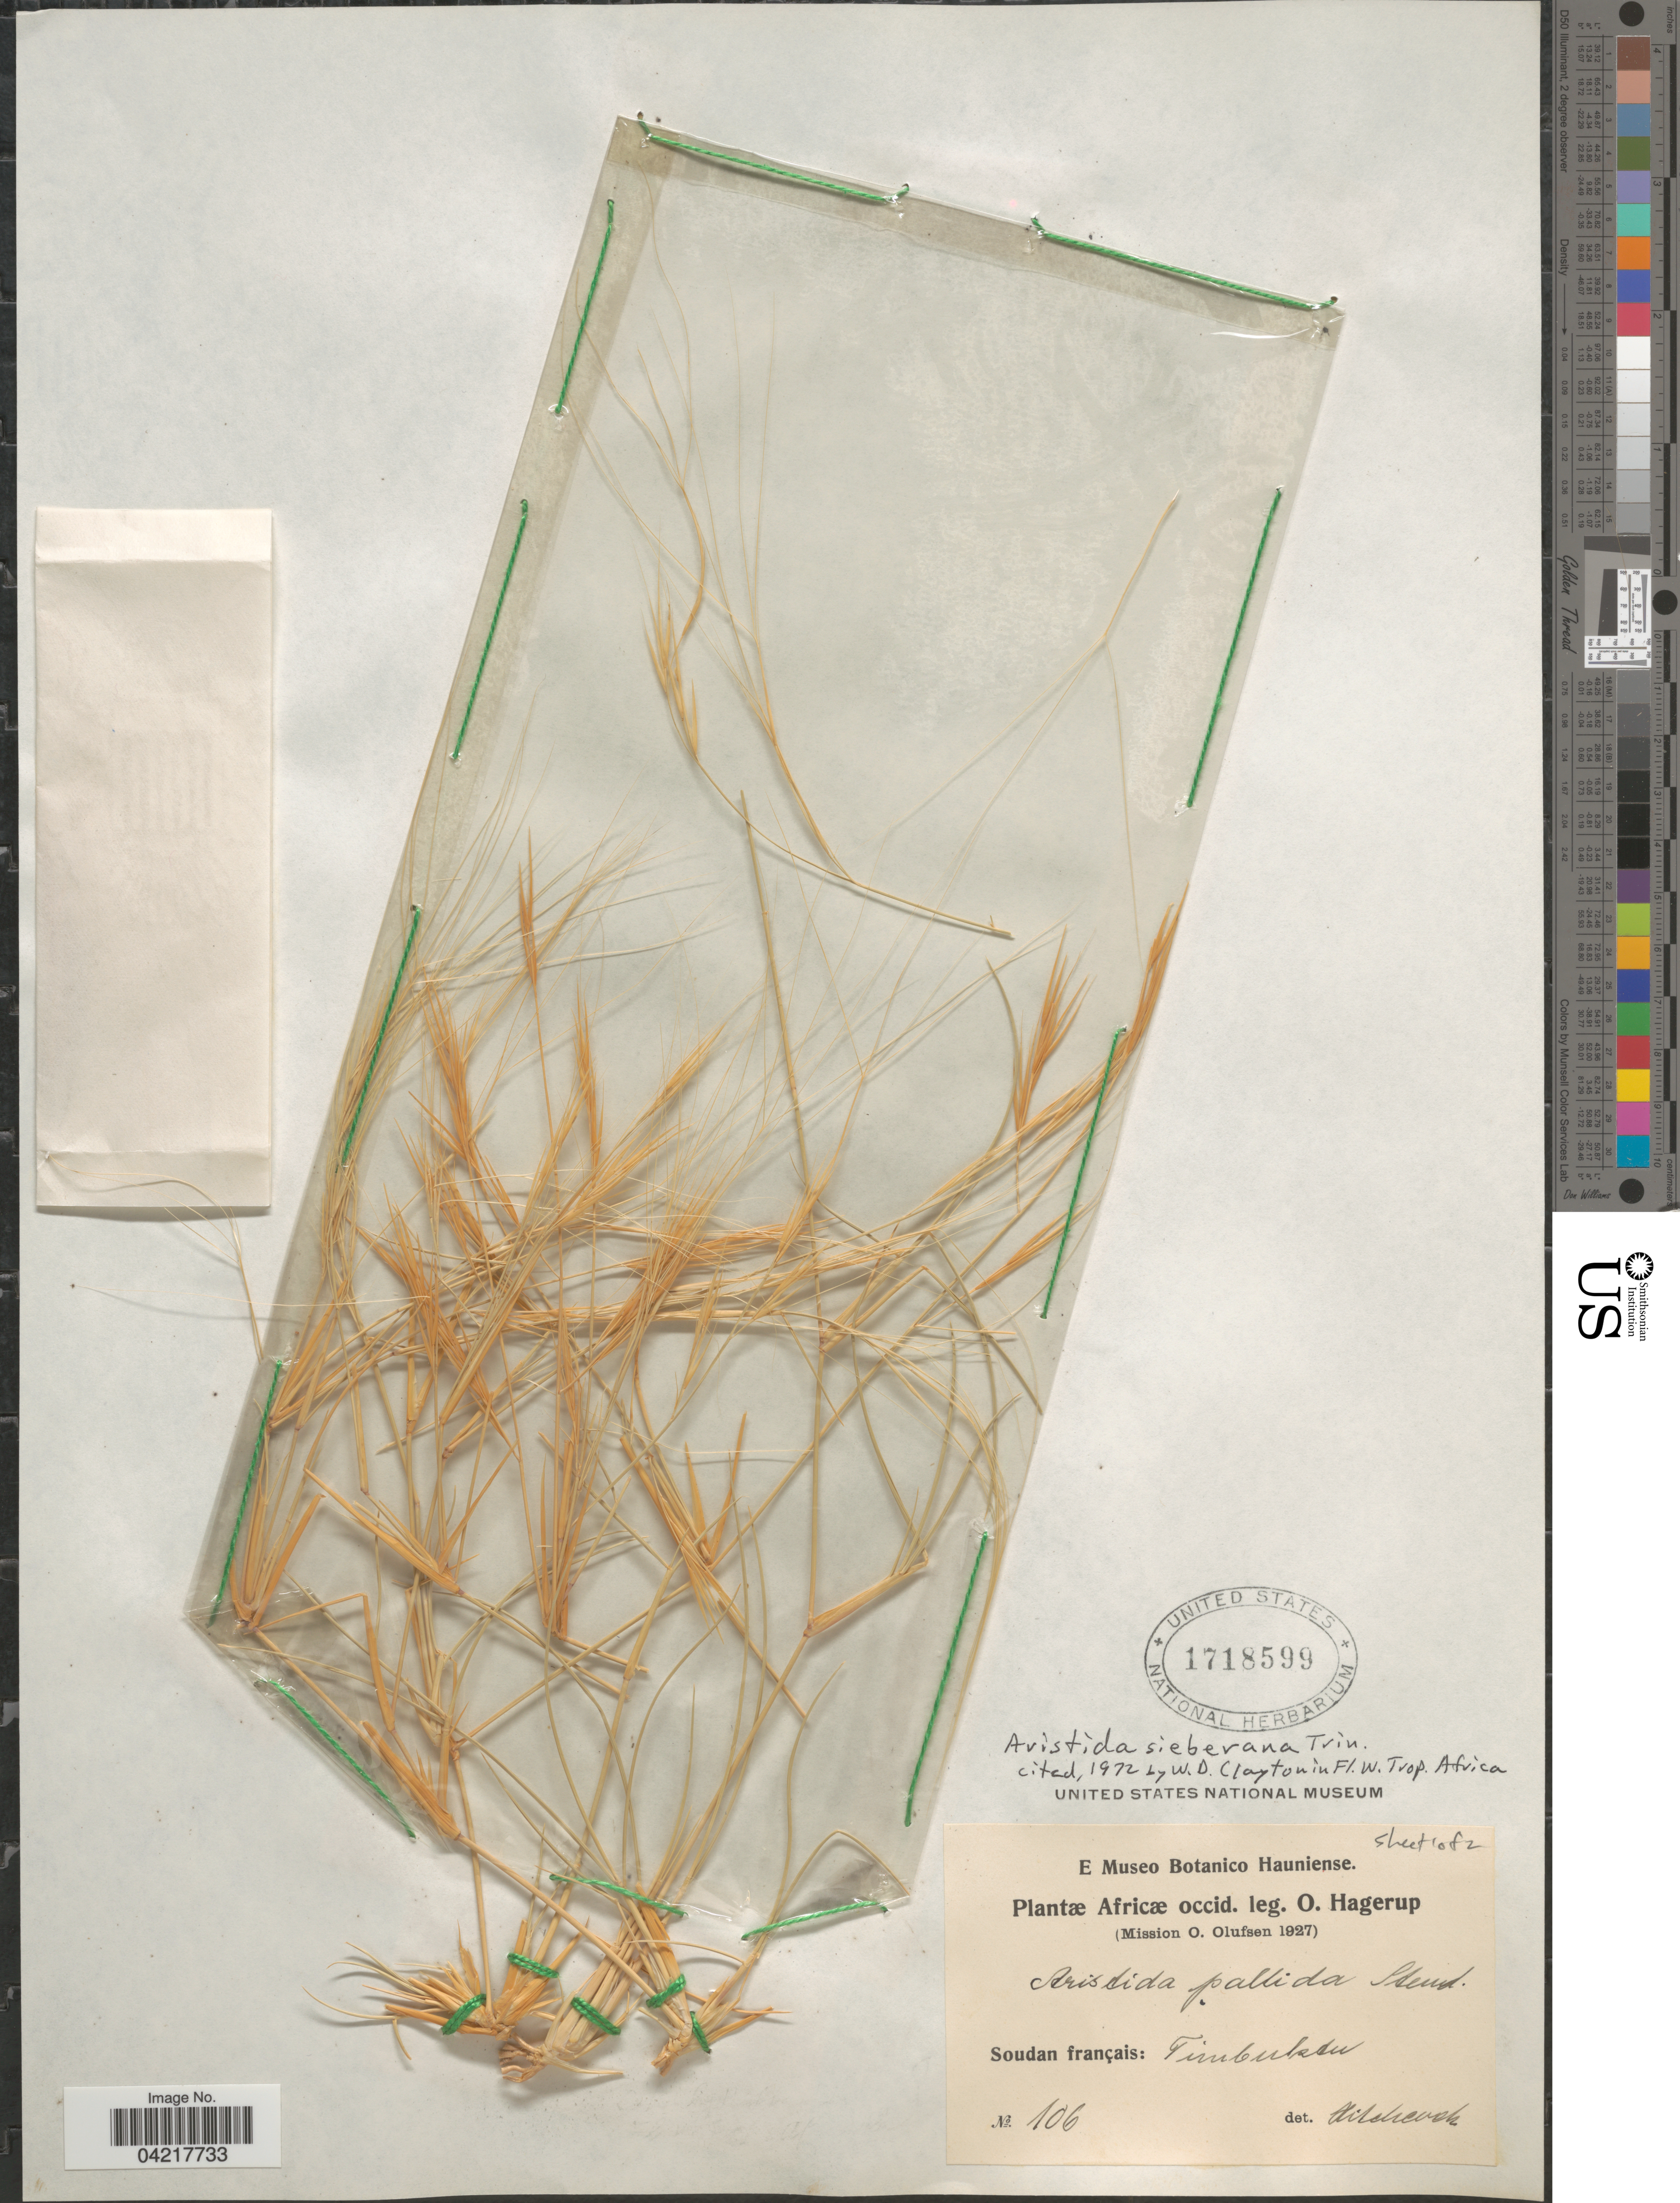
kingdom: Plantae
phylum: Tracheophyta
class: Liliopsida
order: Poales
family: Poaceae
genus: Aristida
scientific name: Aristida sieberiana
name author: Trin. ex Spreng.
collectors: O. Hagerup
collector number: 106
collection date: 1927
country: Sudan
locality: Africæ occid. (Mission O. Olufsen 1927). Soudan français: Timbuktu.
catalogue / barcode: US 1718599